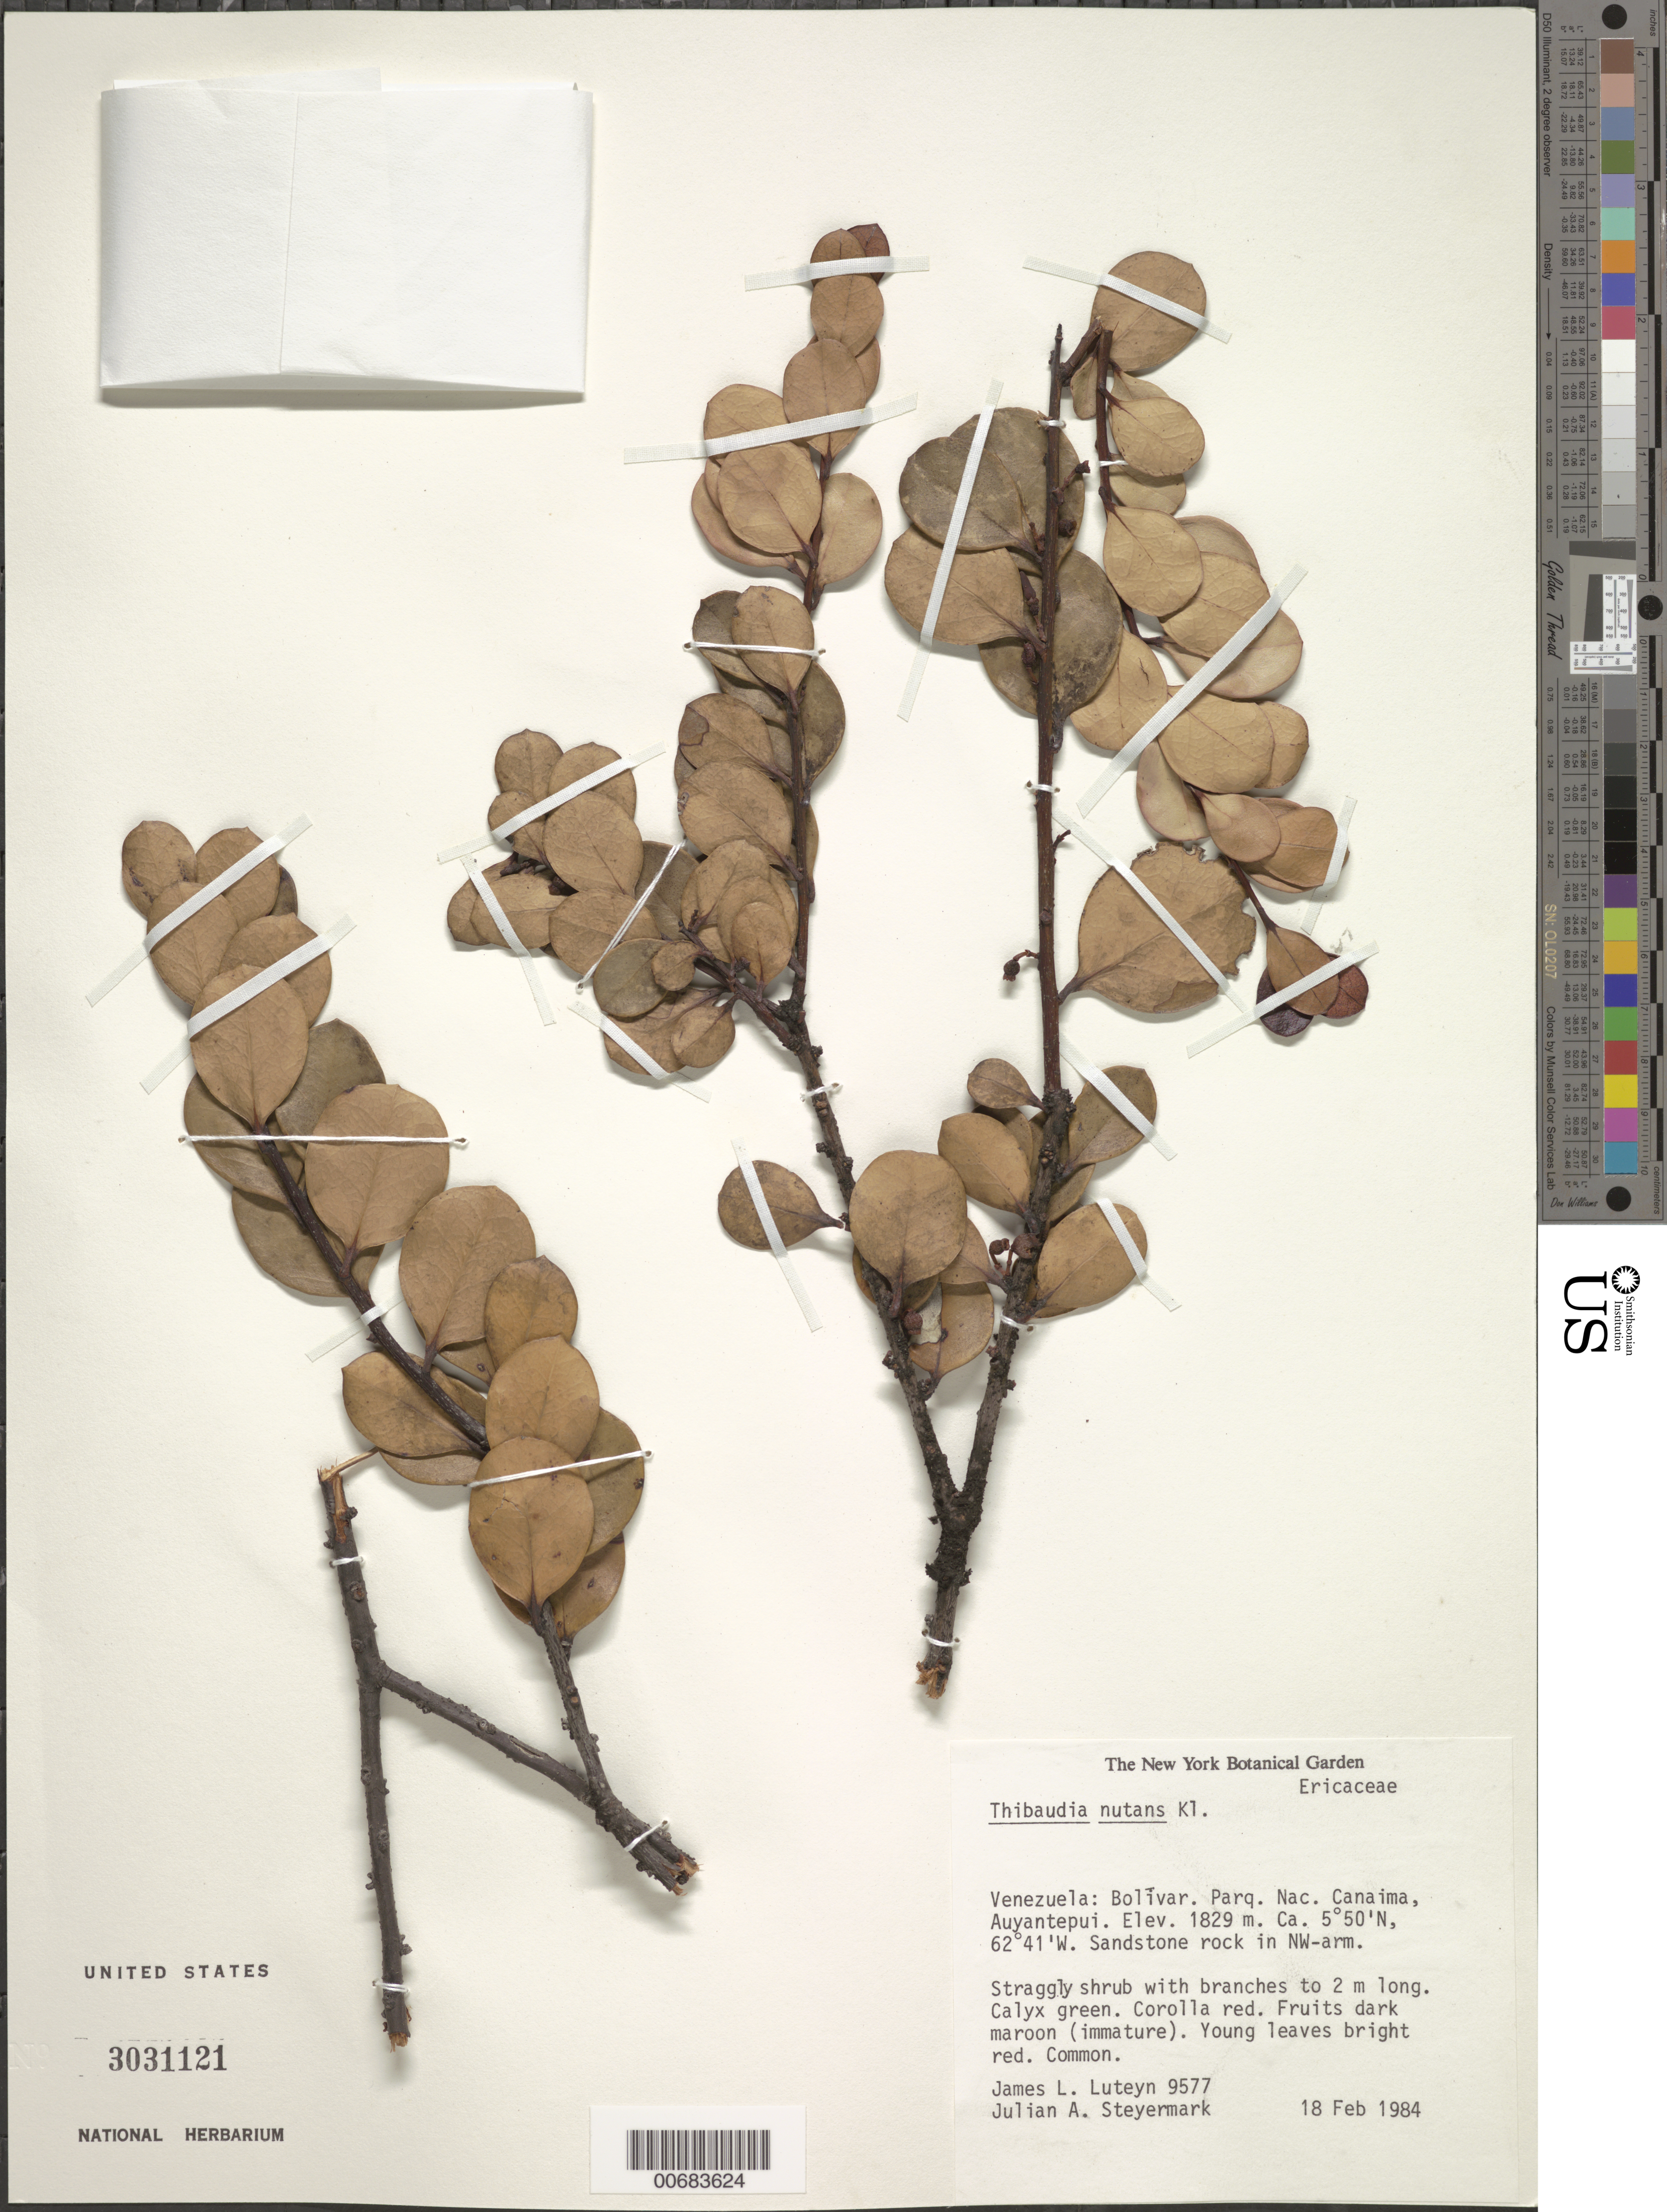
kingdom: Plantae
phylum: Tracheophyta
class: Magnoliopsida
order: Ericales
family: Ericaceae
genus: Thibaudia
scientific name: Thibaudia nutans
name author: Klotzsch ex Mansf.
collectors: J. L. Luteyn, J. Steyermark & O. Huber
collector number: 9577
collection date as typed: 18-Feb-84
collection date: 1984-02-18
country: Venezuela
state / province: Bolívar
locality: Parq. Nac. Canaima, Auyantepuí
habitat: Sandstone rock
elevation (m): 1829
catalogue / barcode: US 3031121